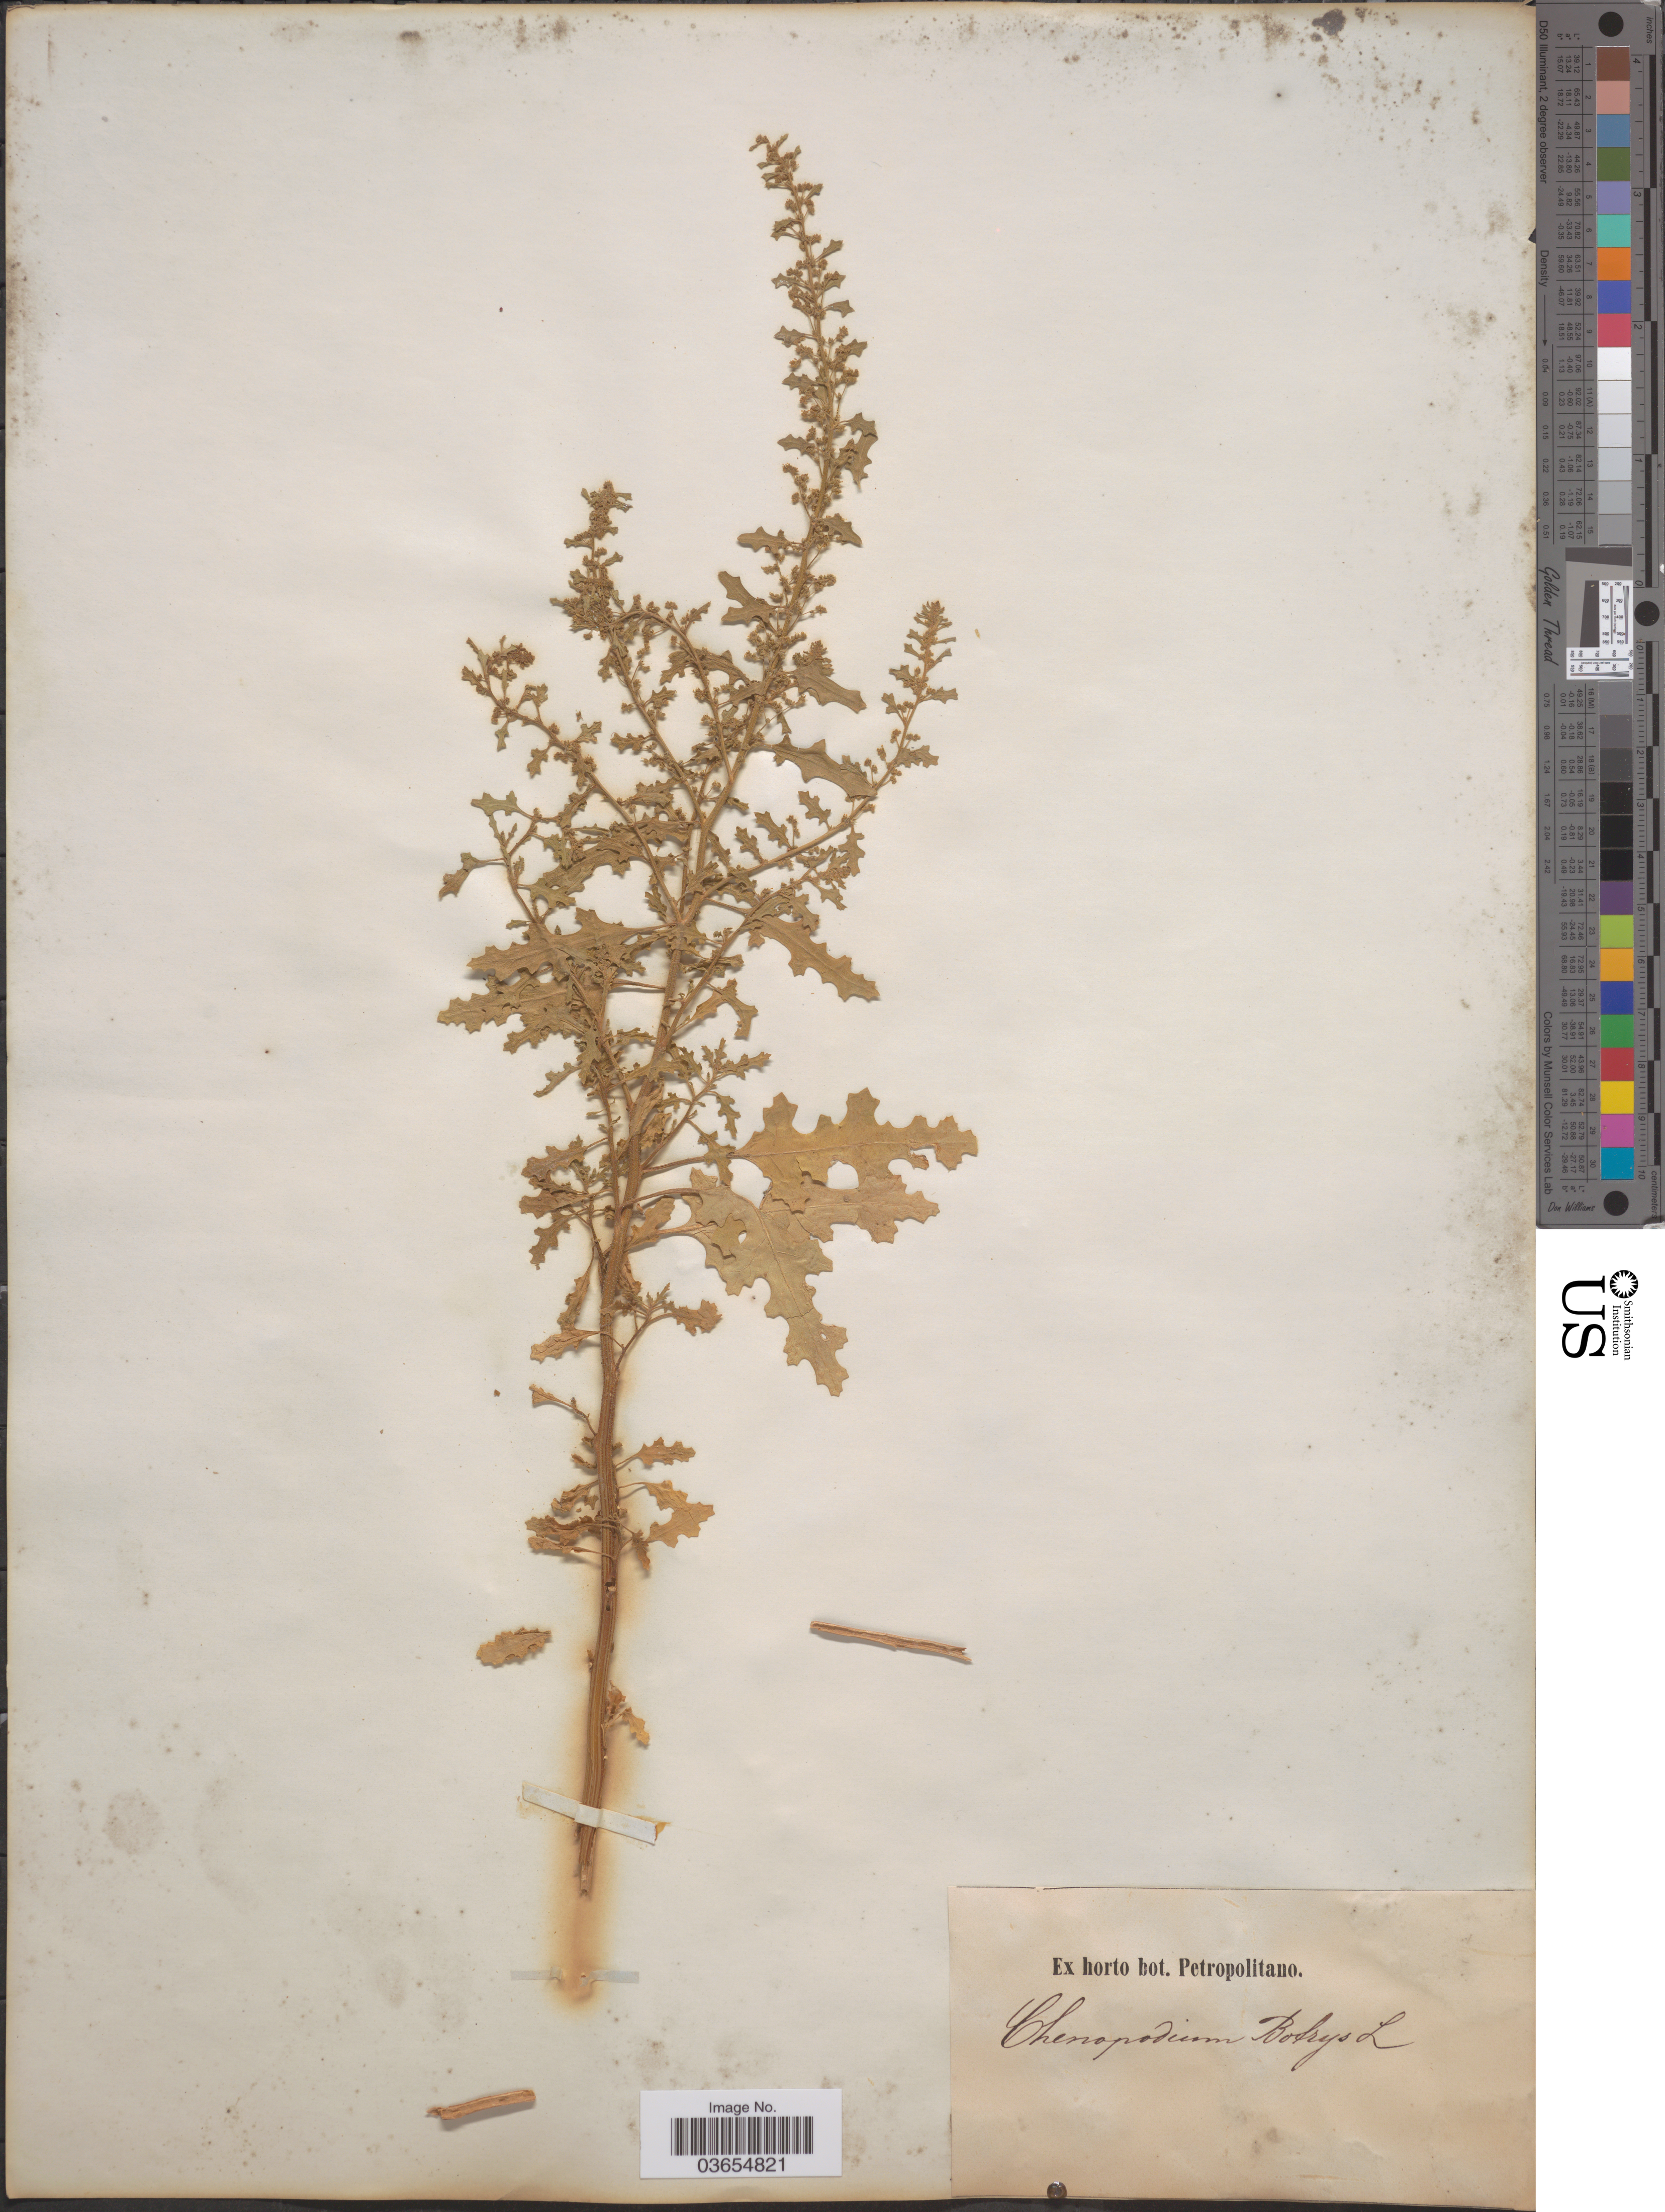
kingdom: Plantae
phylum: Tracheophyta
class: Magnoliopsida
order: Caryophyllales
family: Amaranthaceae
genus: Chenopodium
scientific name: Chenopodium botrys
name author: L.